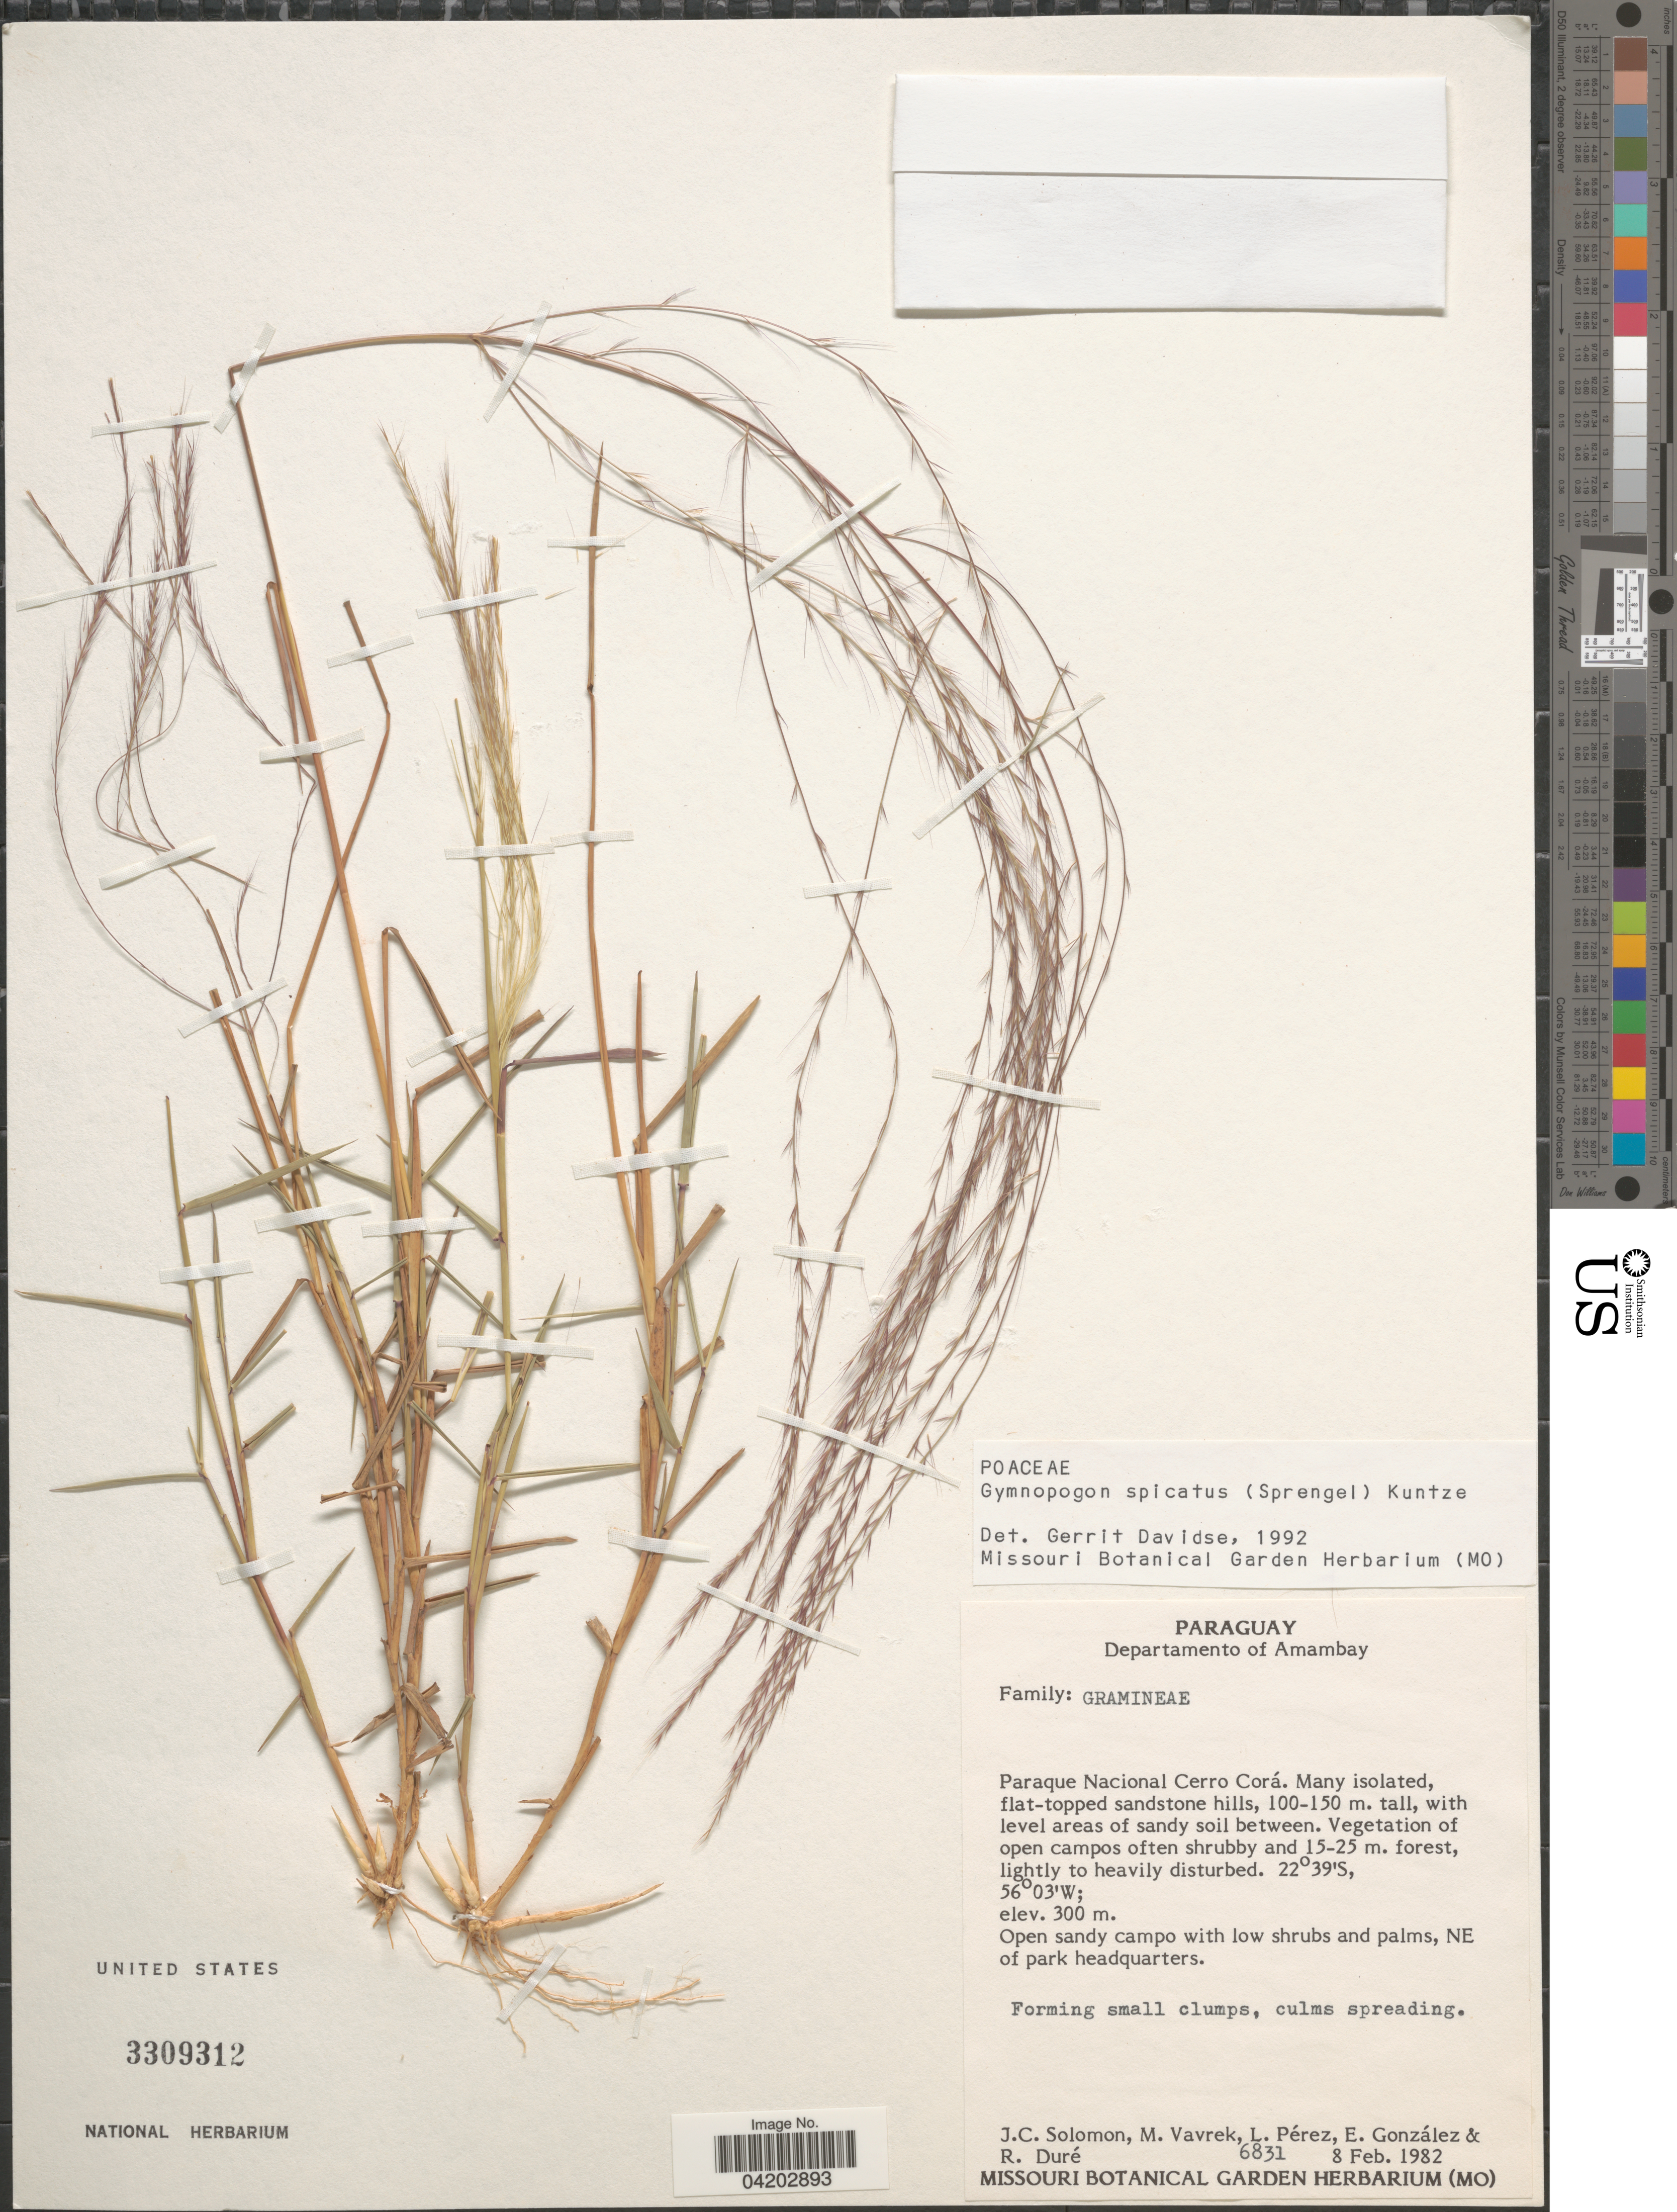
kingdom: Plantae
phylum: Tracheophyta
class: Liliopsida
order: Poales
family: Poaceae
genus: Gymnopogon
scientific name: Gymnopogon spicatus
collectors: J. C. Solomon, M. Vavrek, L. Pérez, E. González & R. Duré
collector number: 6831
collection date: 1982-02-08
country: Paraguay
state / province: Amambay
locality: Departamento of Amambay. Paraque Nacional Cerro Corá. NE of park headquarters.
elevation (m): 300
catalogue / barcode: US 3309312